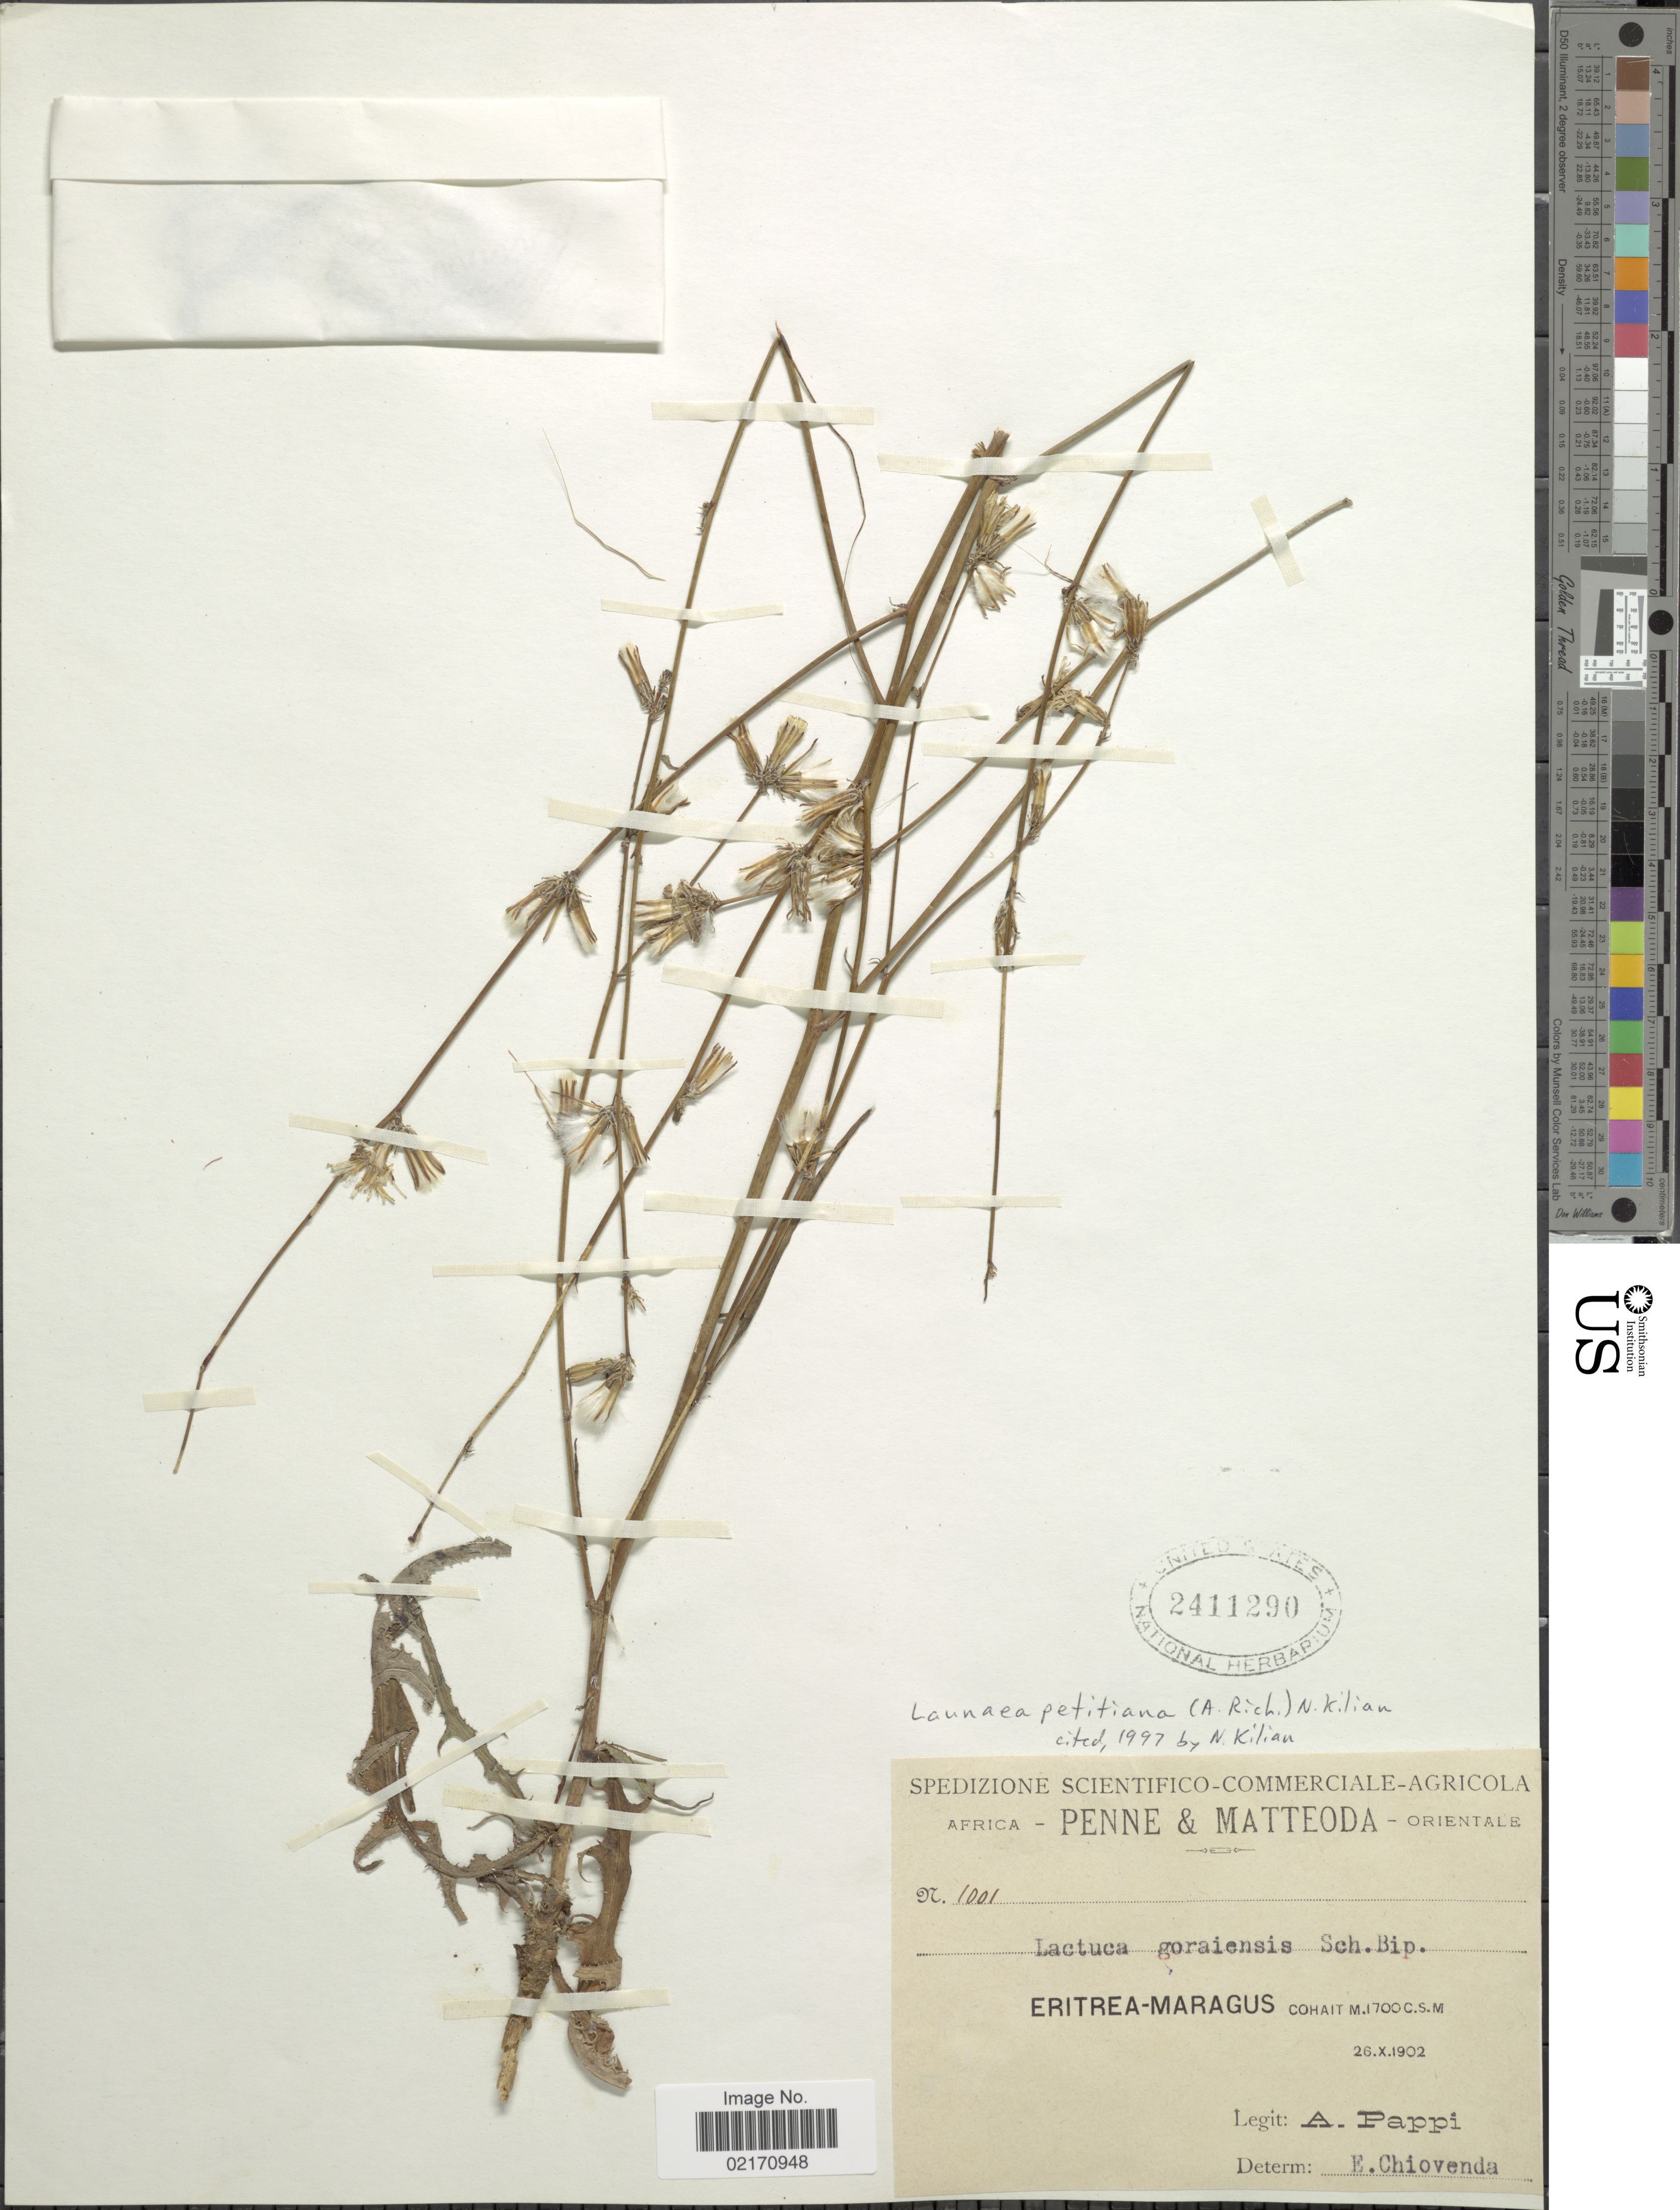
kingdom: Plantae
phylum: Tracheophyta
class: Magnoliopsida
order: Asterales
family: Asteraceae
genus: Launaea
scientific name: Launaea petitiana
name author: (A. Rich.) N. Kilian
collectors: A. Pappi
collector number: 1001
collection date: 1902-10-26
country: Eritrea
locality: Eritrea-Maragus, Cohait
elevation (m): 1700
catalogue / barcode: US 2411290